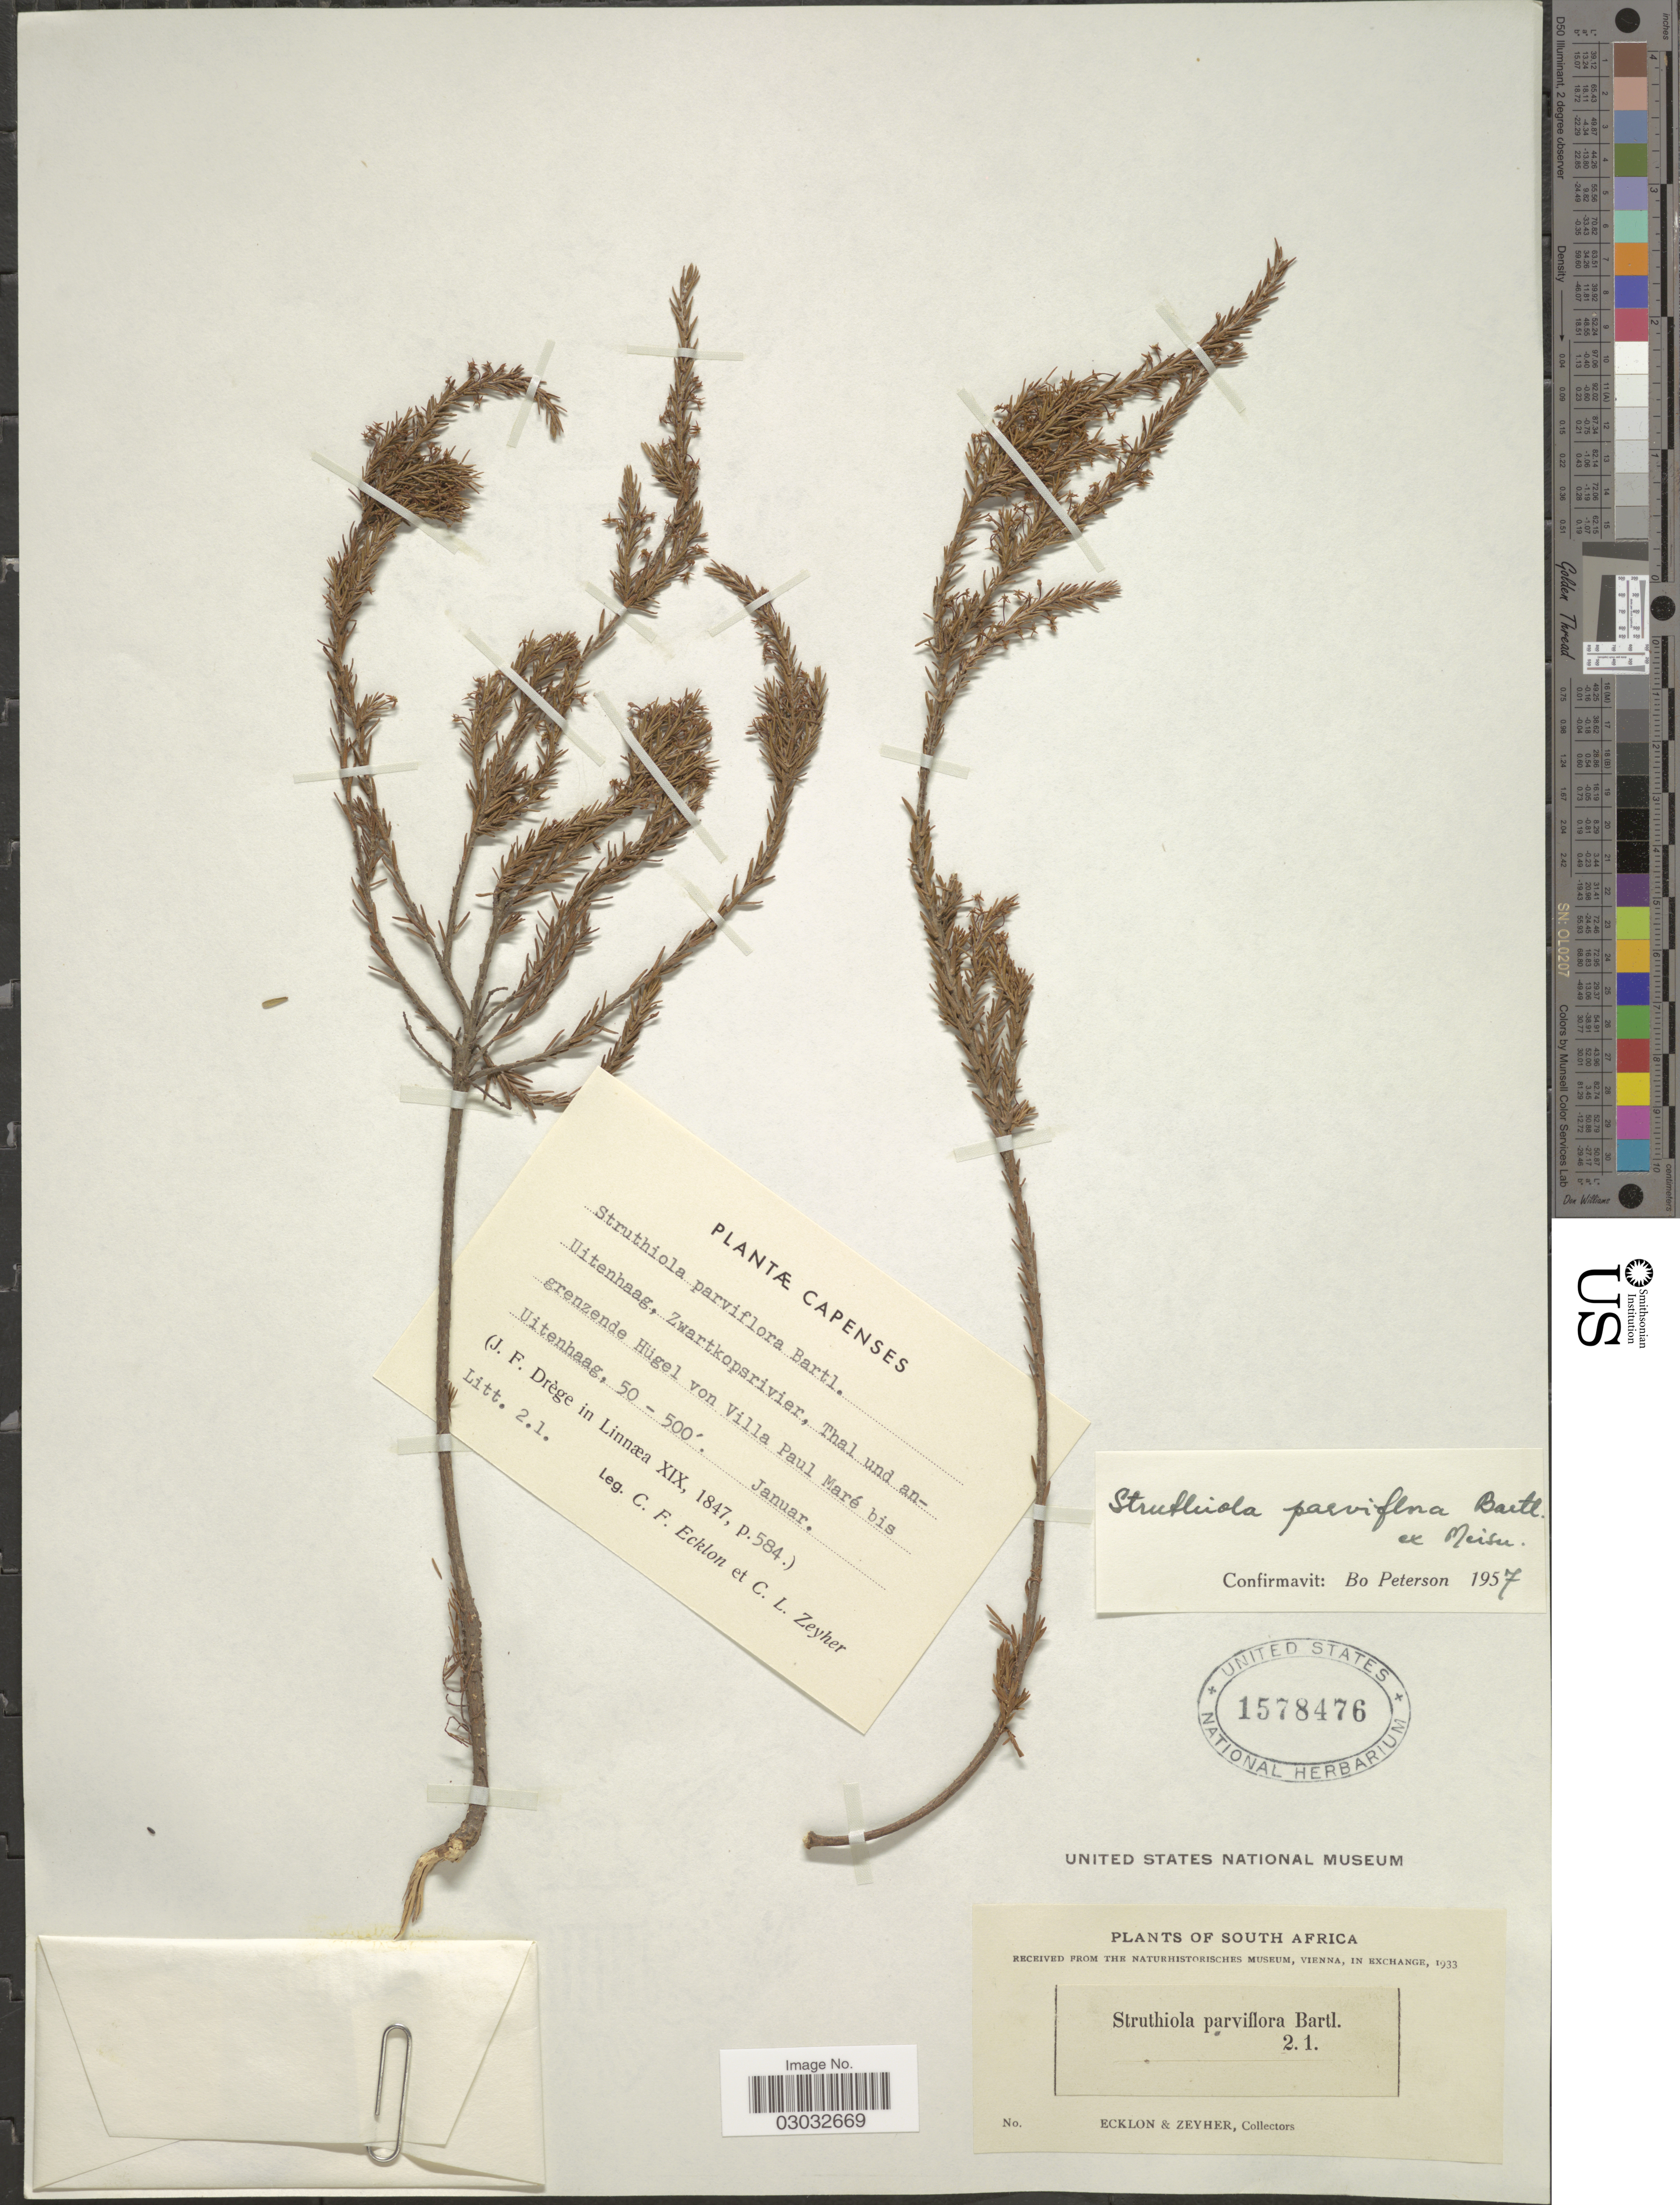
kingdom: Plantae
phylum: Tracheophyta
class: Magnoliopsida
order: Malvales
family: Thymelaeaceae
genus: Struthiola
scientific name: Struthiola parviflora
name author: Bartl. ex Meisn.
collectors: C. F. Ecklon & C. Zeyher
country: South Africa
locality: Capenses. Uitenhaag, Zwartkopsrivier, Thal und angrenzende Hügel von Villa Paul Maré bis Uitenhaag.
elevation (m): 15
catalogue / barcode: US 1578476